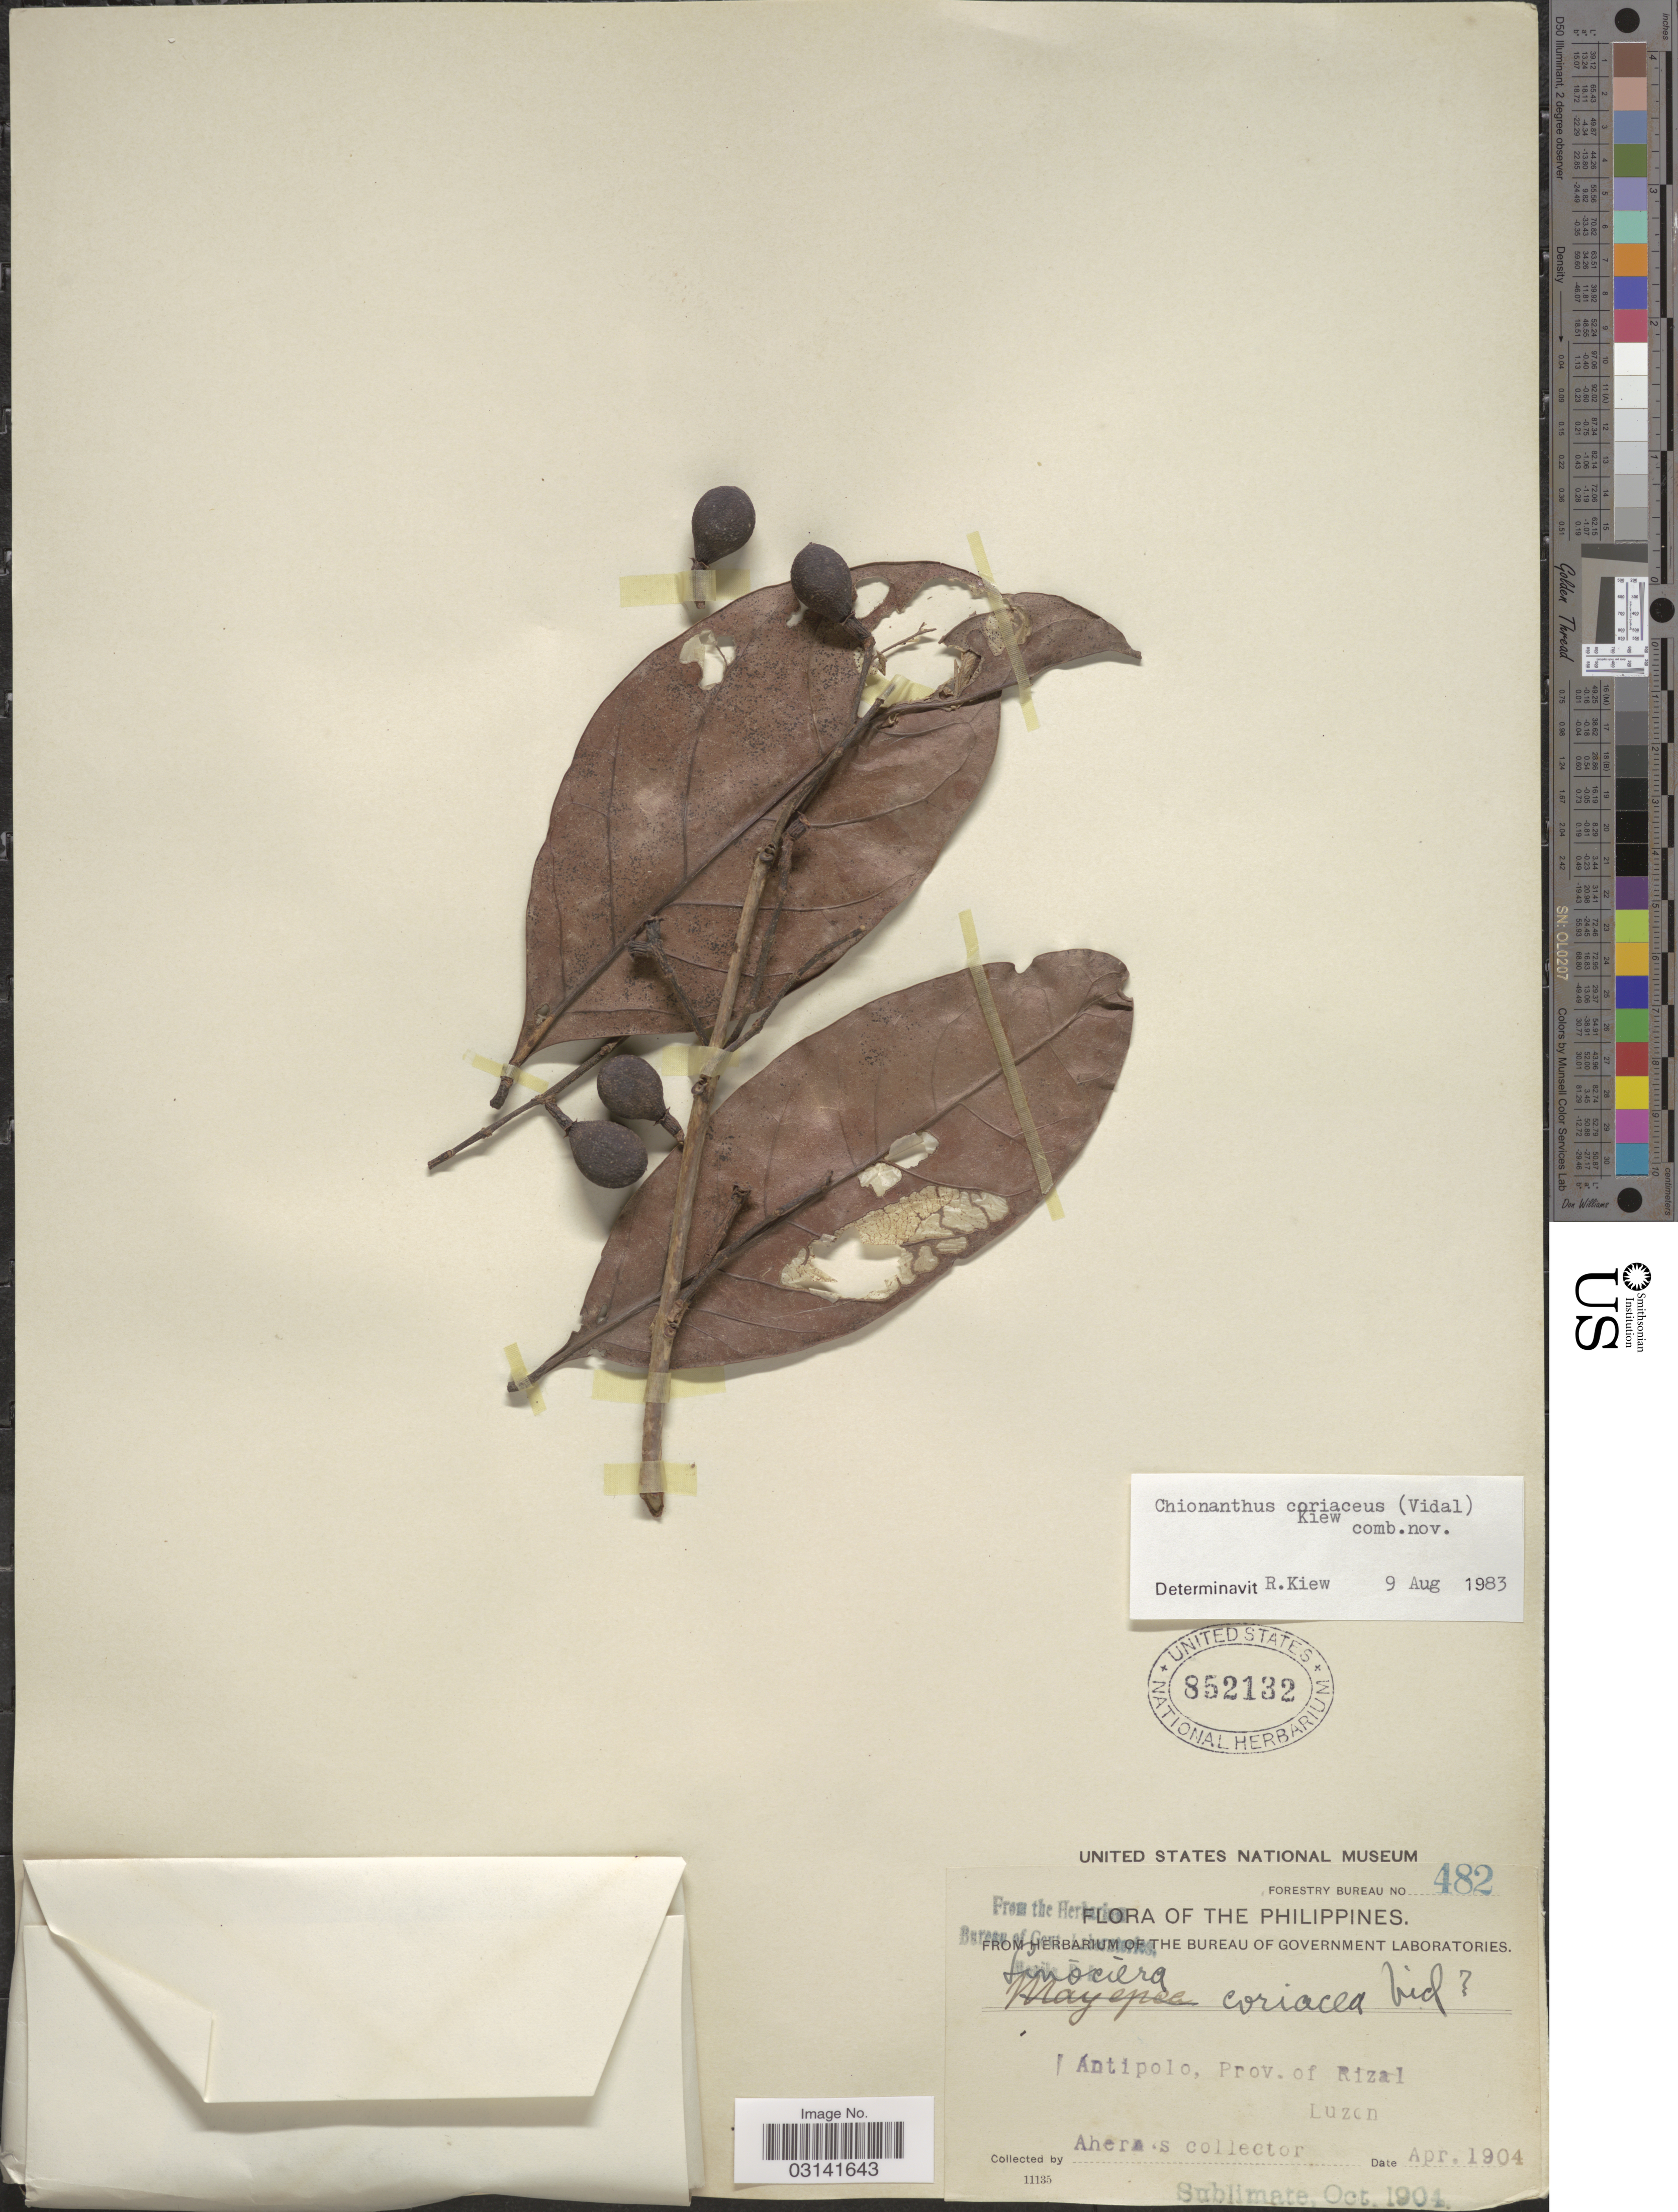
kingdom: Plantae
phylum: Tracheophyta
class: Magnoliopsida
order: Lamiales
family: Oleaceae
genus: Chionanthus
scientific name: Chionanthus coriaceus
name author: (S. Vidal) Y.P. Yang & S.Y. Lu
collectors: Ahern's collector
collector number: Forestry Bureau 482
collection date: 1904-04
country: Philippines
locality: Antipolo, Prov. of Rizal. Luzon.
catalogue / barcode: US 852132